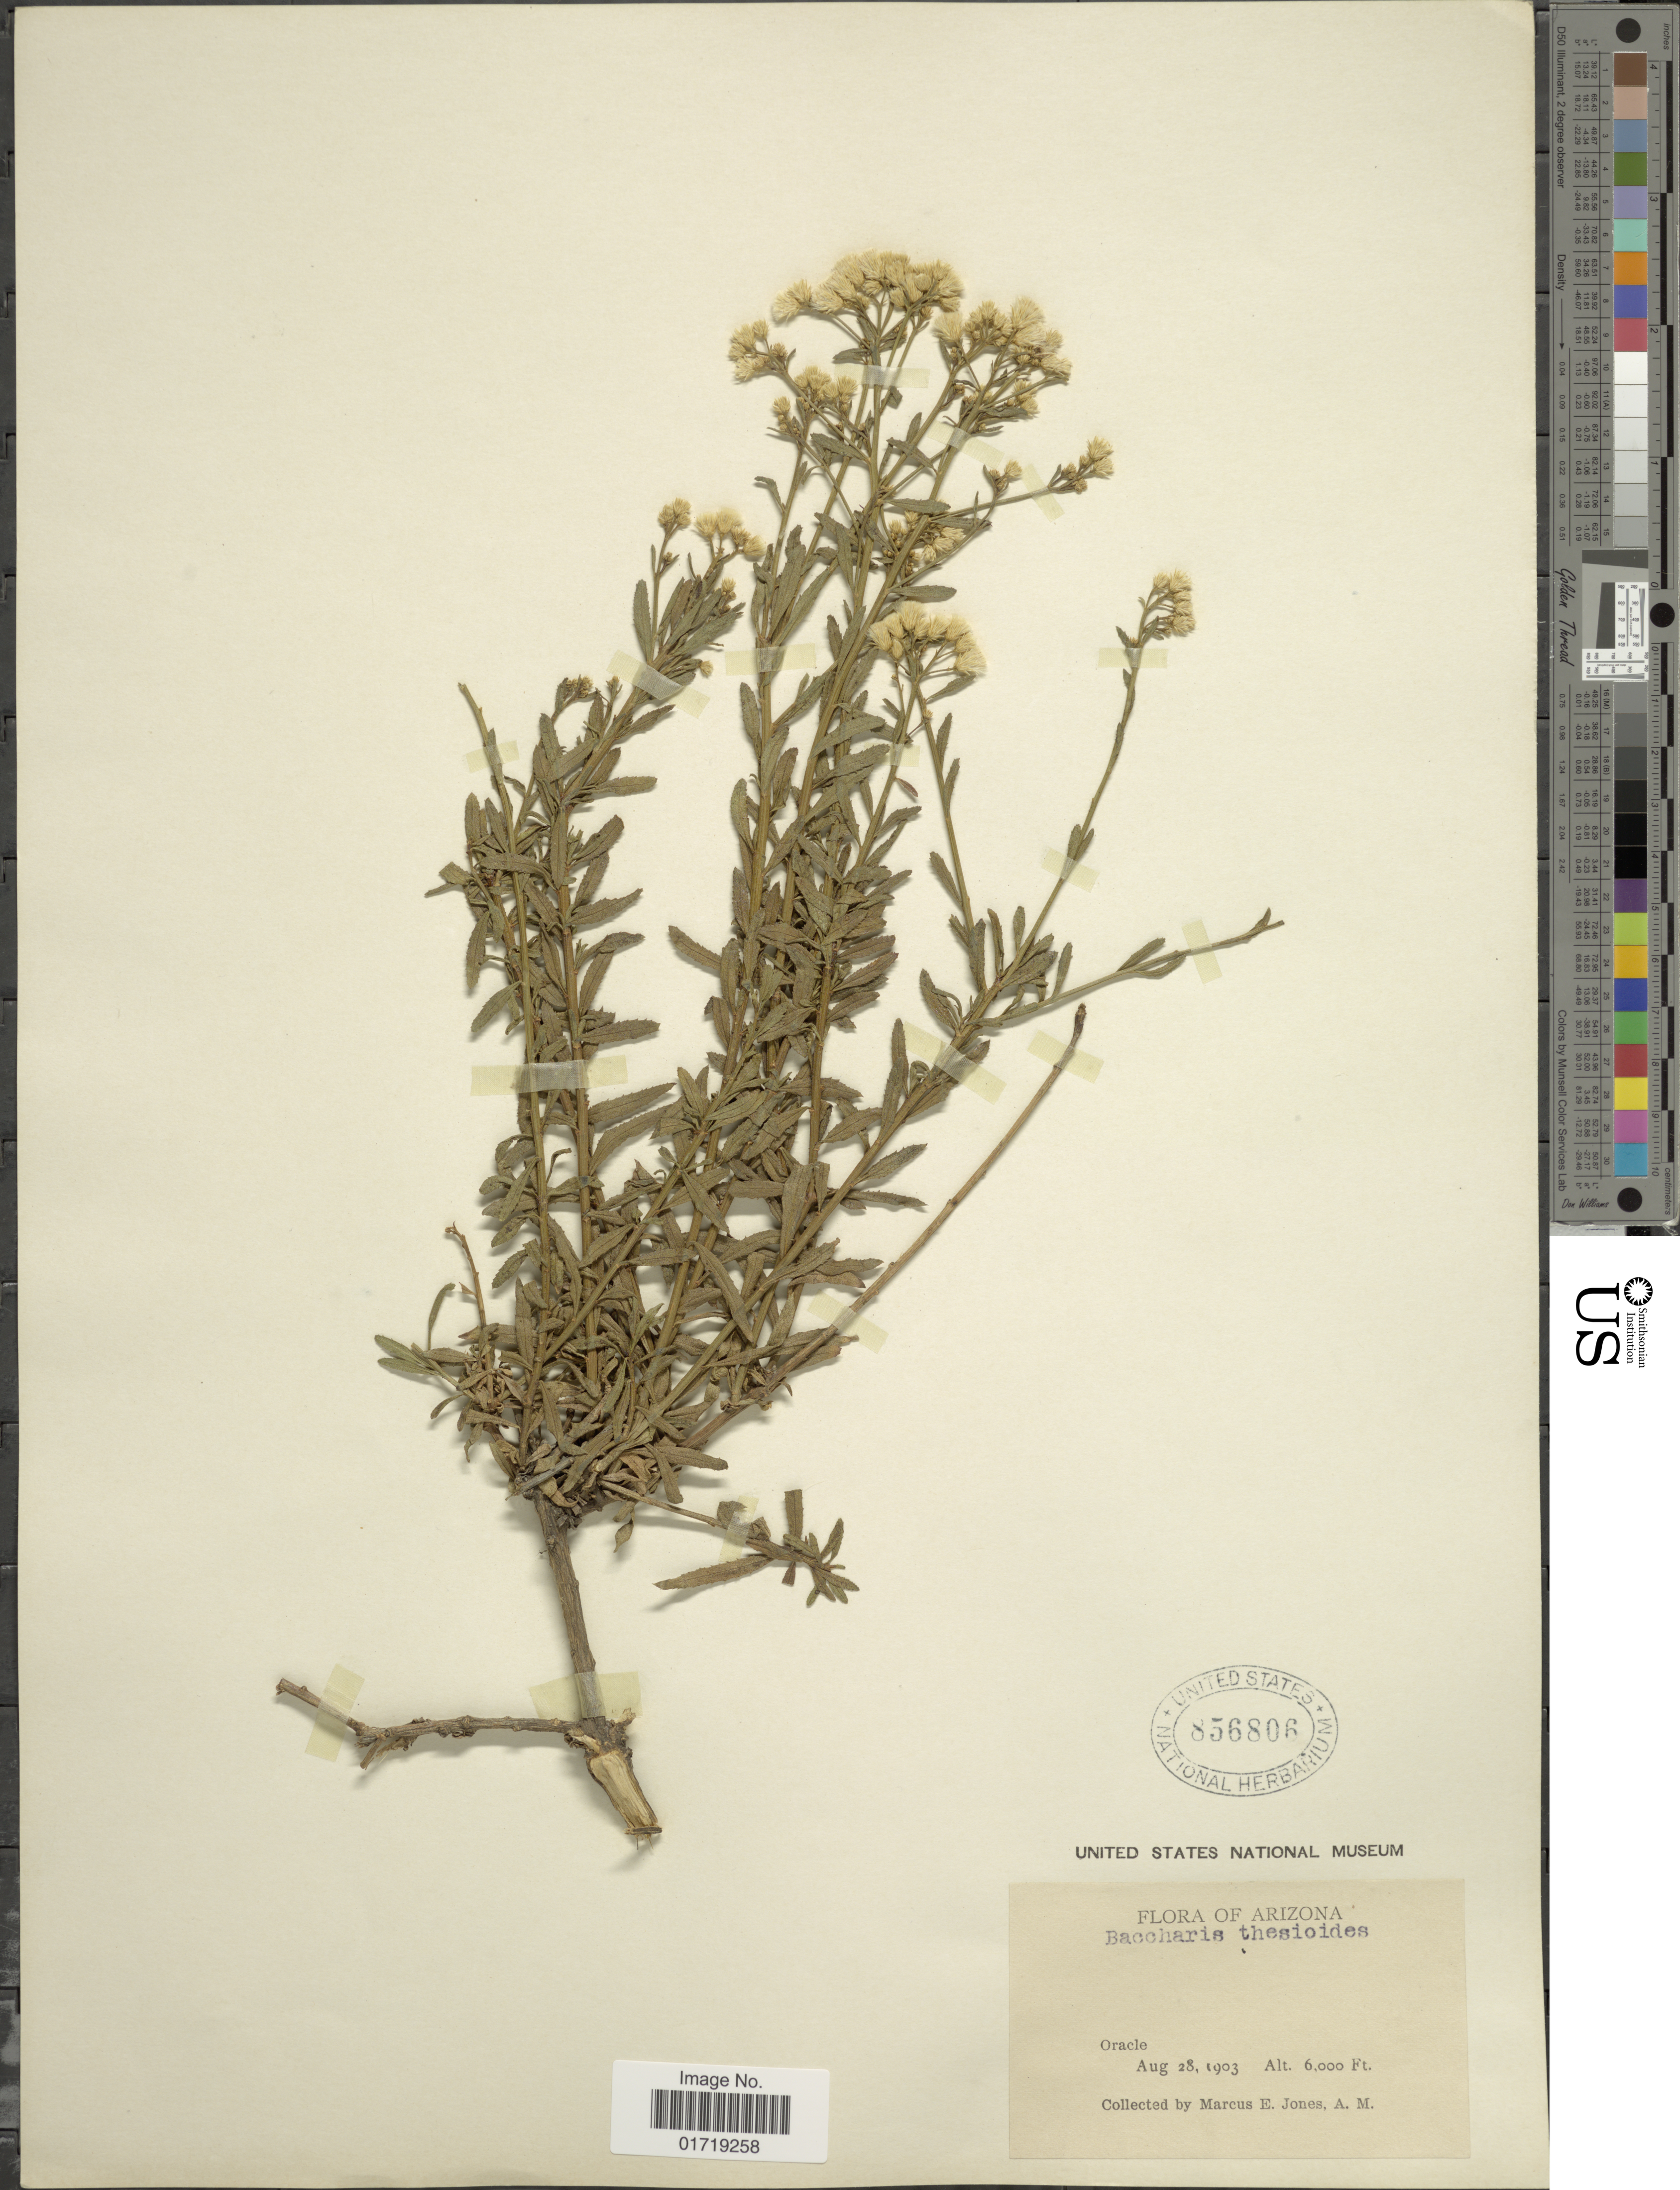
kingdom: Plantae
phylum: Tracheophyta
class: Magnoliopsida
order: Asterales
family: Asteraceae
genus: Baccharis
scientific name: Baccharis thesioides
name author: Kunth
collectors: M. E. Jones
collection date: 1903-08-28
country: United States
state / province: Arizona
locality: Oracle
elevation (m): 1829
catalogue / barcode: US 856806